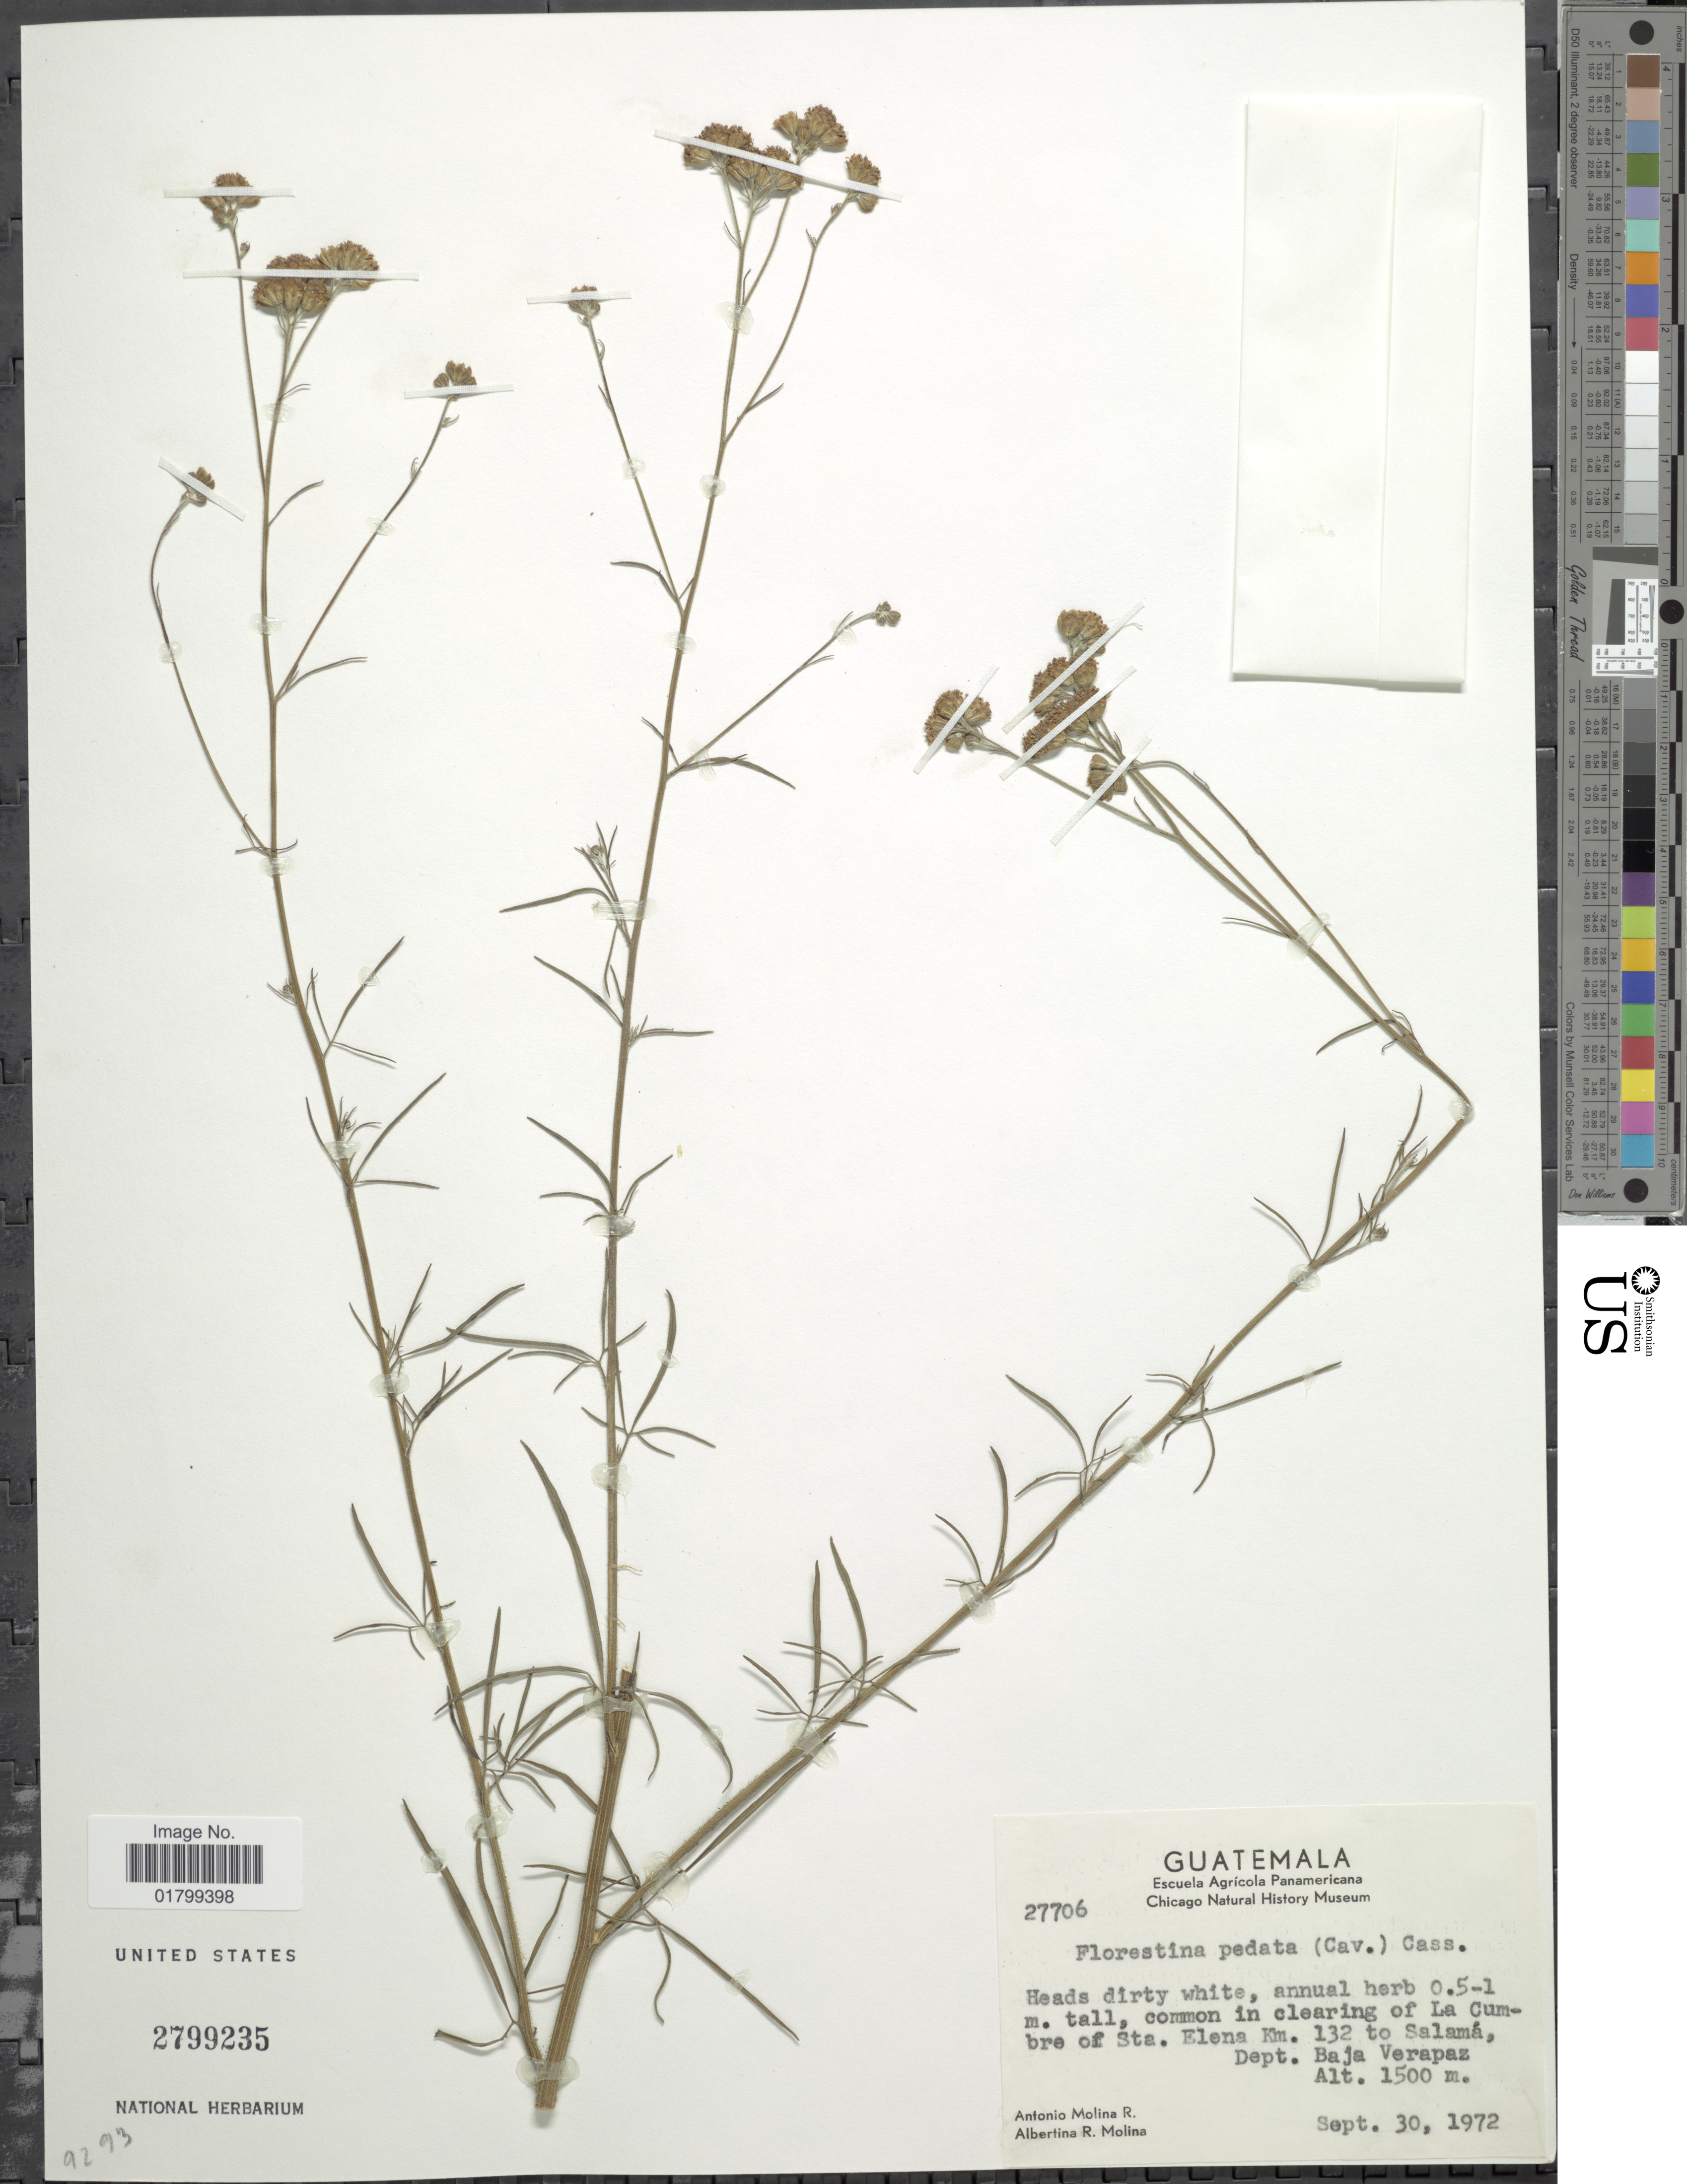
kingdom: Plantae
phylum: Tracheophyta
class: Magnoliopsida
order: Asterales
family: Asteraceae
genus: Florestina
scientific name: Florestina pedata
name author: (Cav.) Cass.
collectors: A. Molina R. & A. R. Molina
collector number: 27706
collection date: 1972-09-30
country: Guatemala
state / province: Baja Verapaz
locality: Common in clearing of La Cumbre of Sta. Elena km. 132 to Salama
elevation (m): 1500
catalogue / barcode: US 2799235